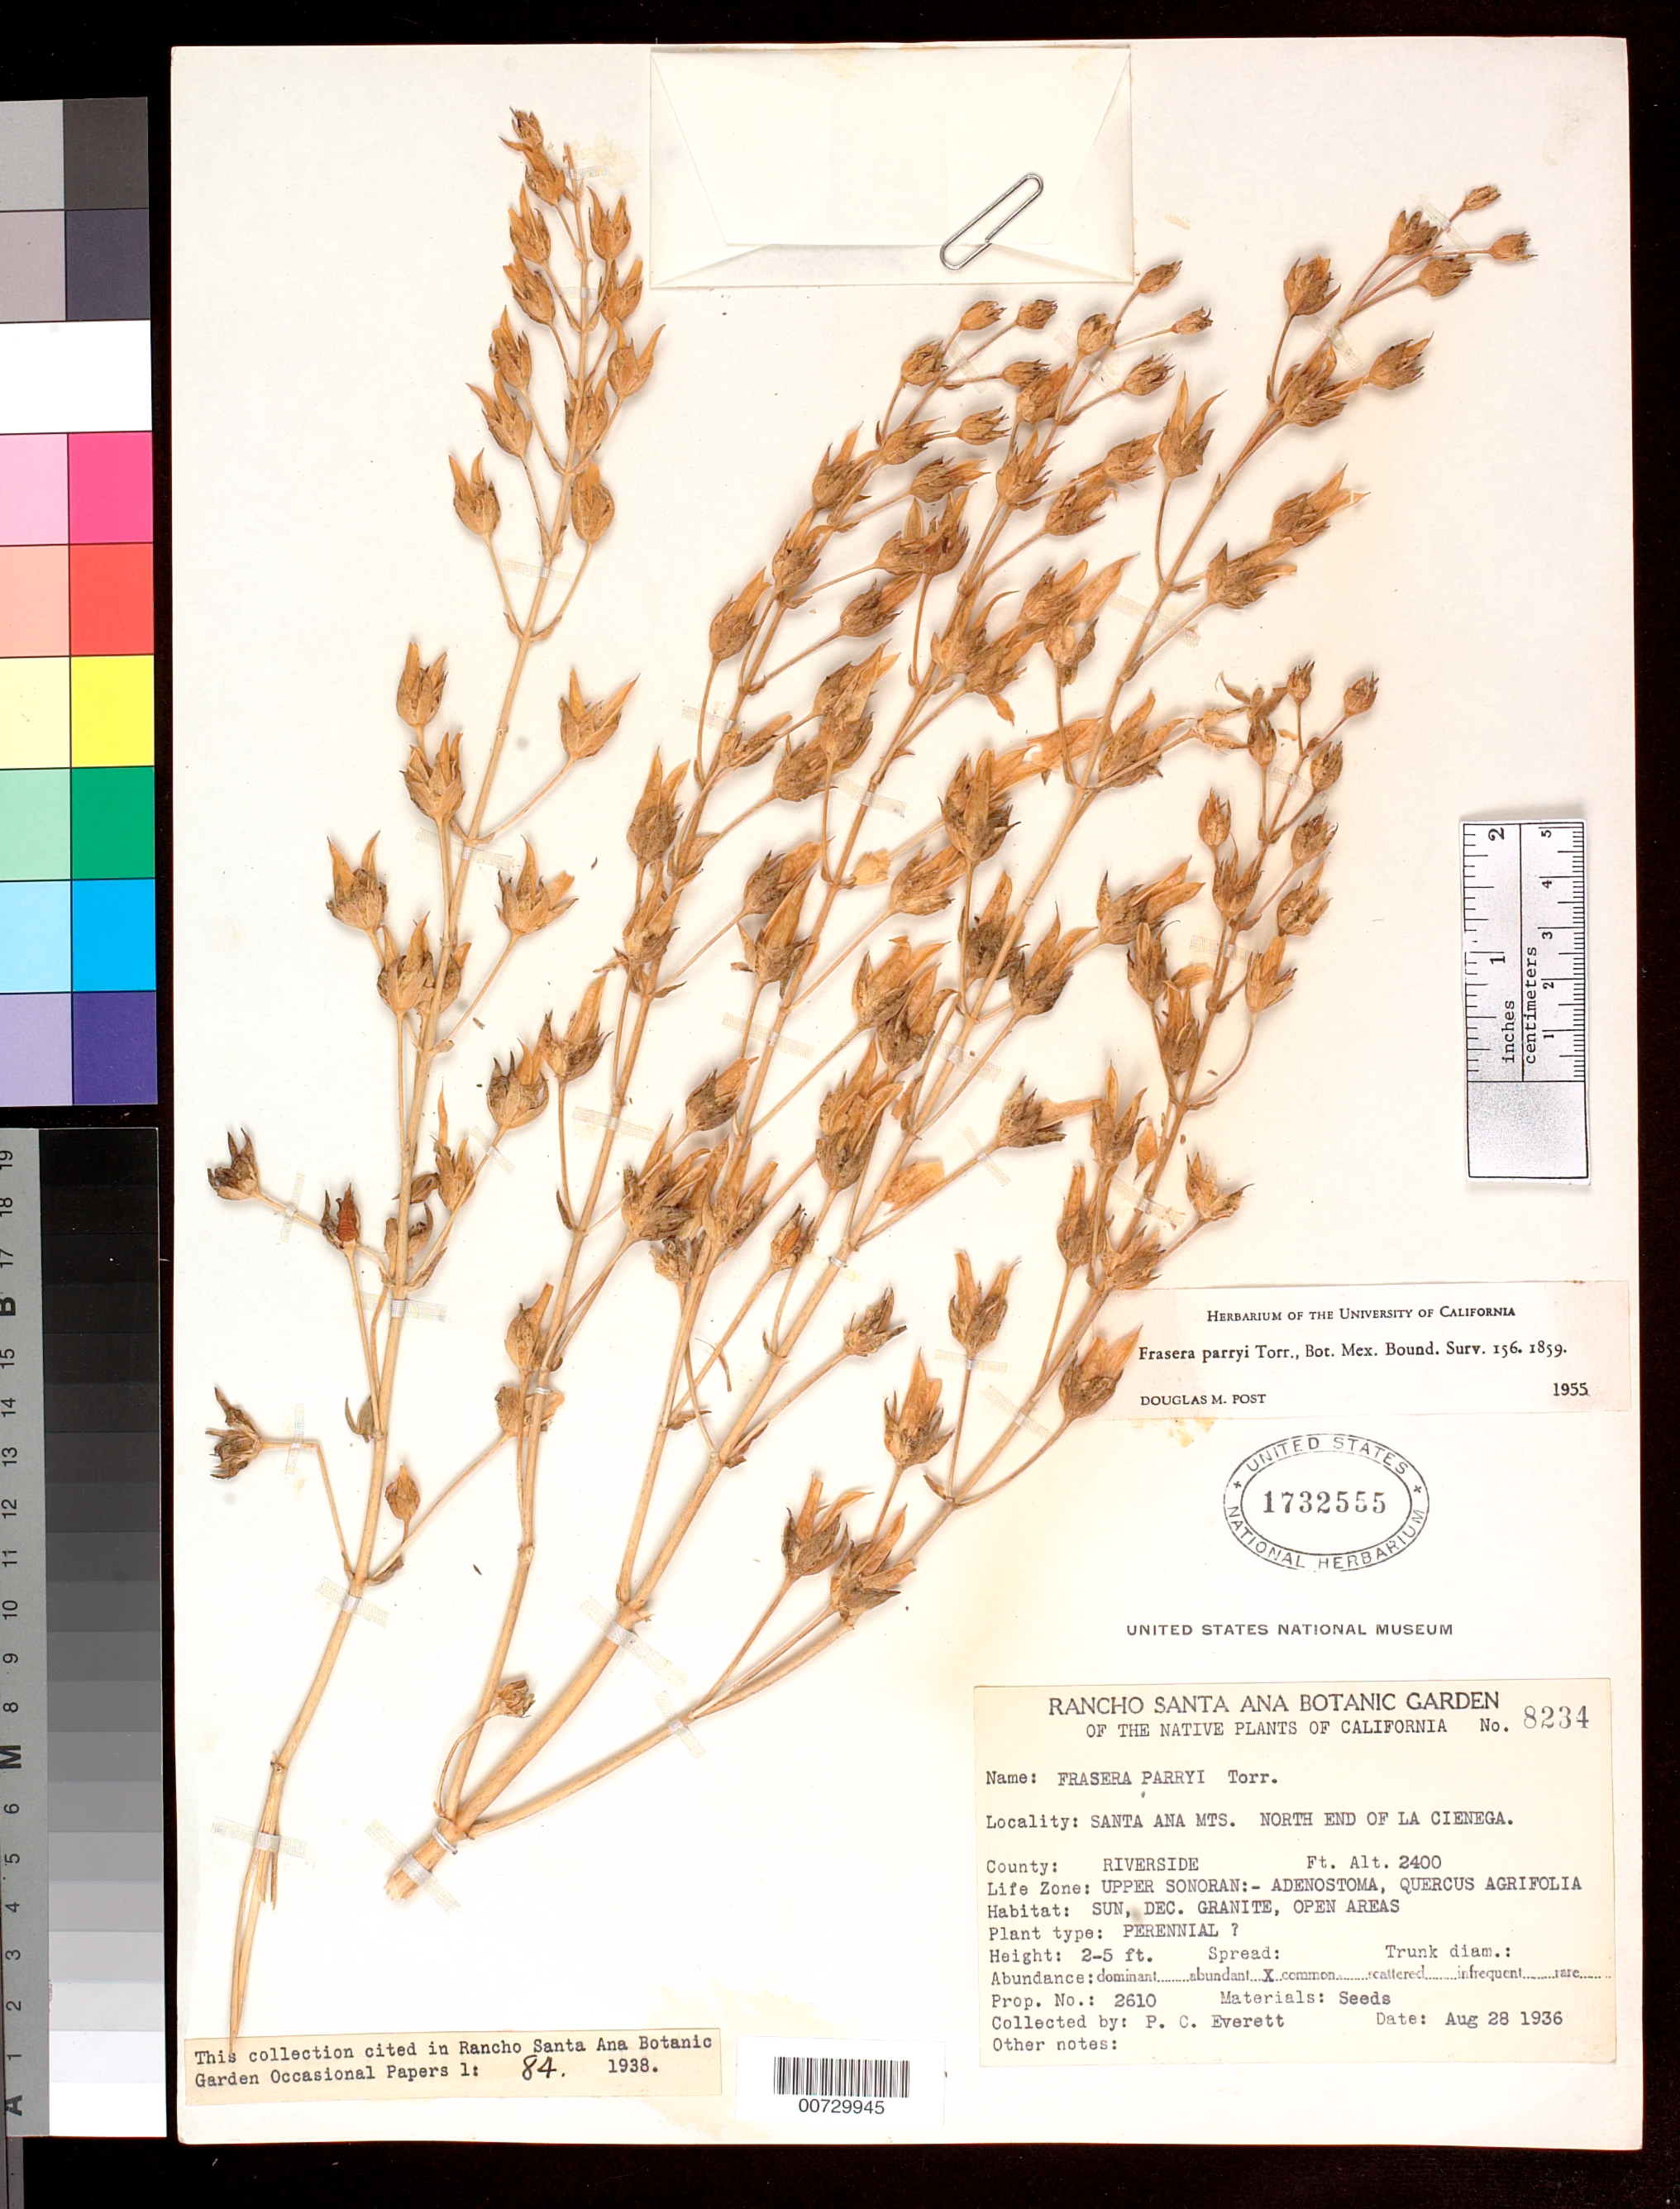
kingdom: Plantae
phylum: Tracheophyta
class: Magnoliopsida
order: Gentianales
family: Gentianaceae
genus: Frasera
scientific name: Frasera parryi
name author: Torr. in Emory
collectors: P. Everett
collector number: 8234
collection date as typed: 28 Aug 1936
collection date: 1936-08-28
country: United States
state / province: California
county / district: Riverside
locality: Santa Ana Mts. North end of La Cienaga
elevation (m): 732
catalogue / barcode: US 1732555